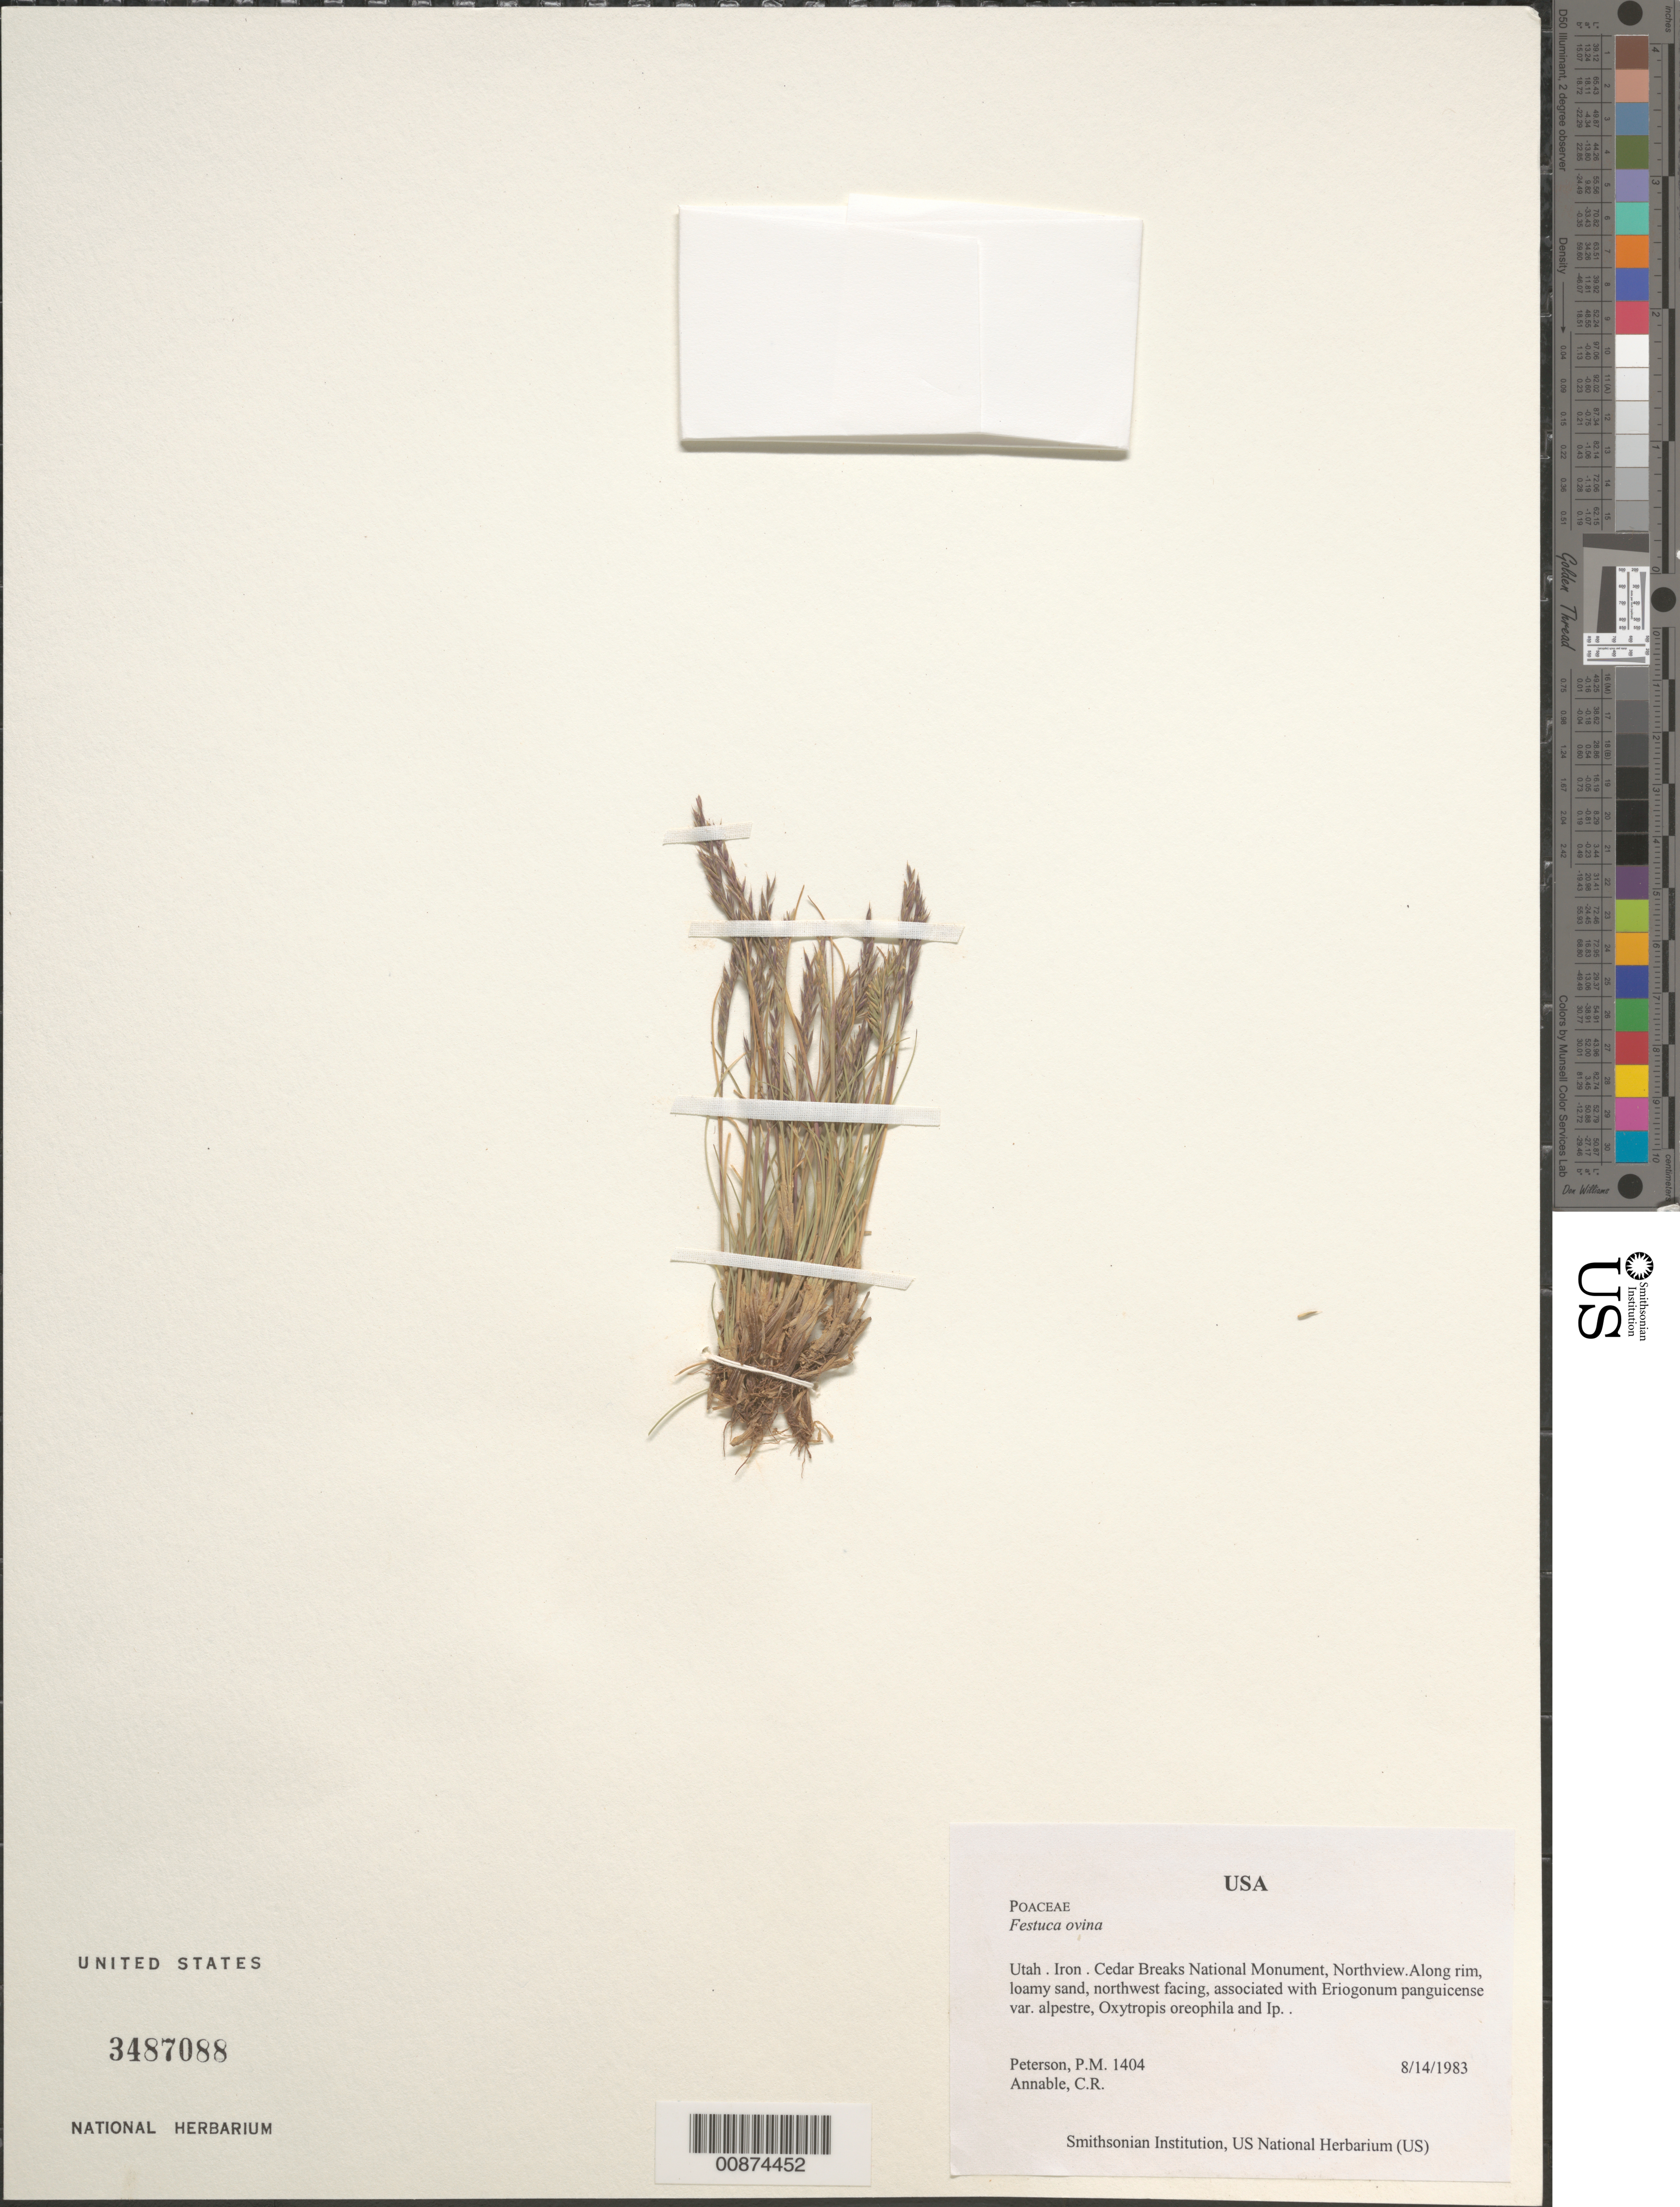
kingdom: Plantae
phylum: Tracheophyta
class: Liliopsida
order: Poales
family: Poaceae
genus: Festuca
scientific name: Festuca ovina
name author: Hack.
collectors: P. M. Peterson & C. R. Annable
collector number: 01404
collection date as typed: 14 Aug 1983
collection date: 1983-08-14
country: United States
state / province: Utah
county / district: Iron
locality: Cedar Breaks National Monument, Northview.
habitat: Along rim, loamy sand, northwest facing, associated with Eriogonum panguicense var. alpestre, Oxytropis oreophila and Ip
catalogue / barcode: US 3487088